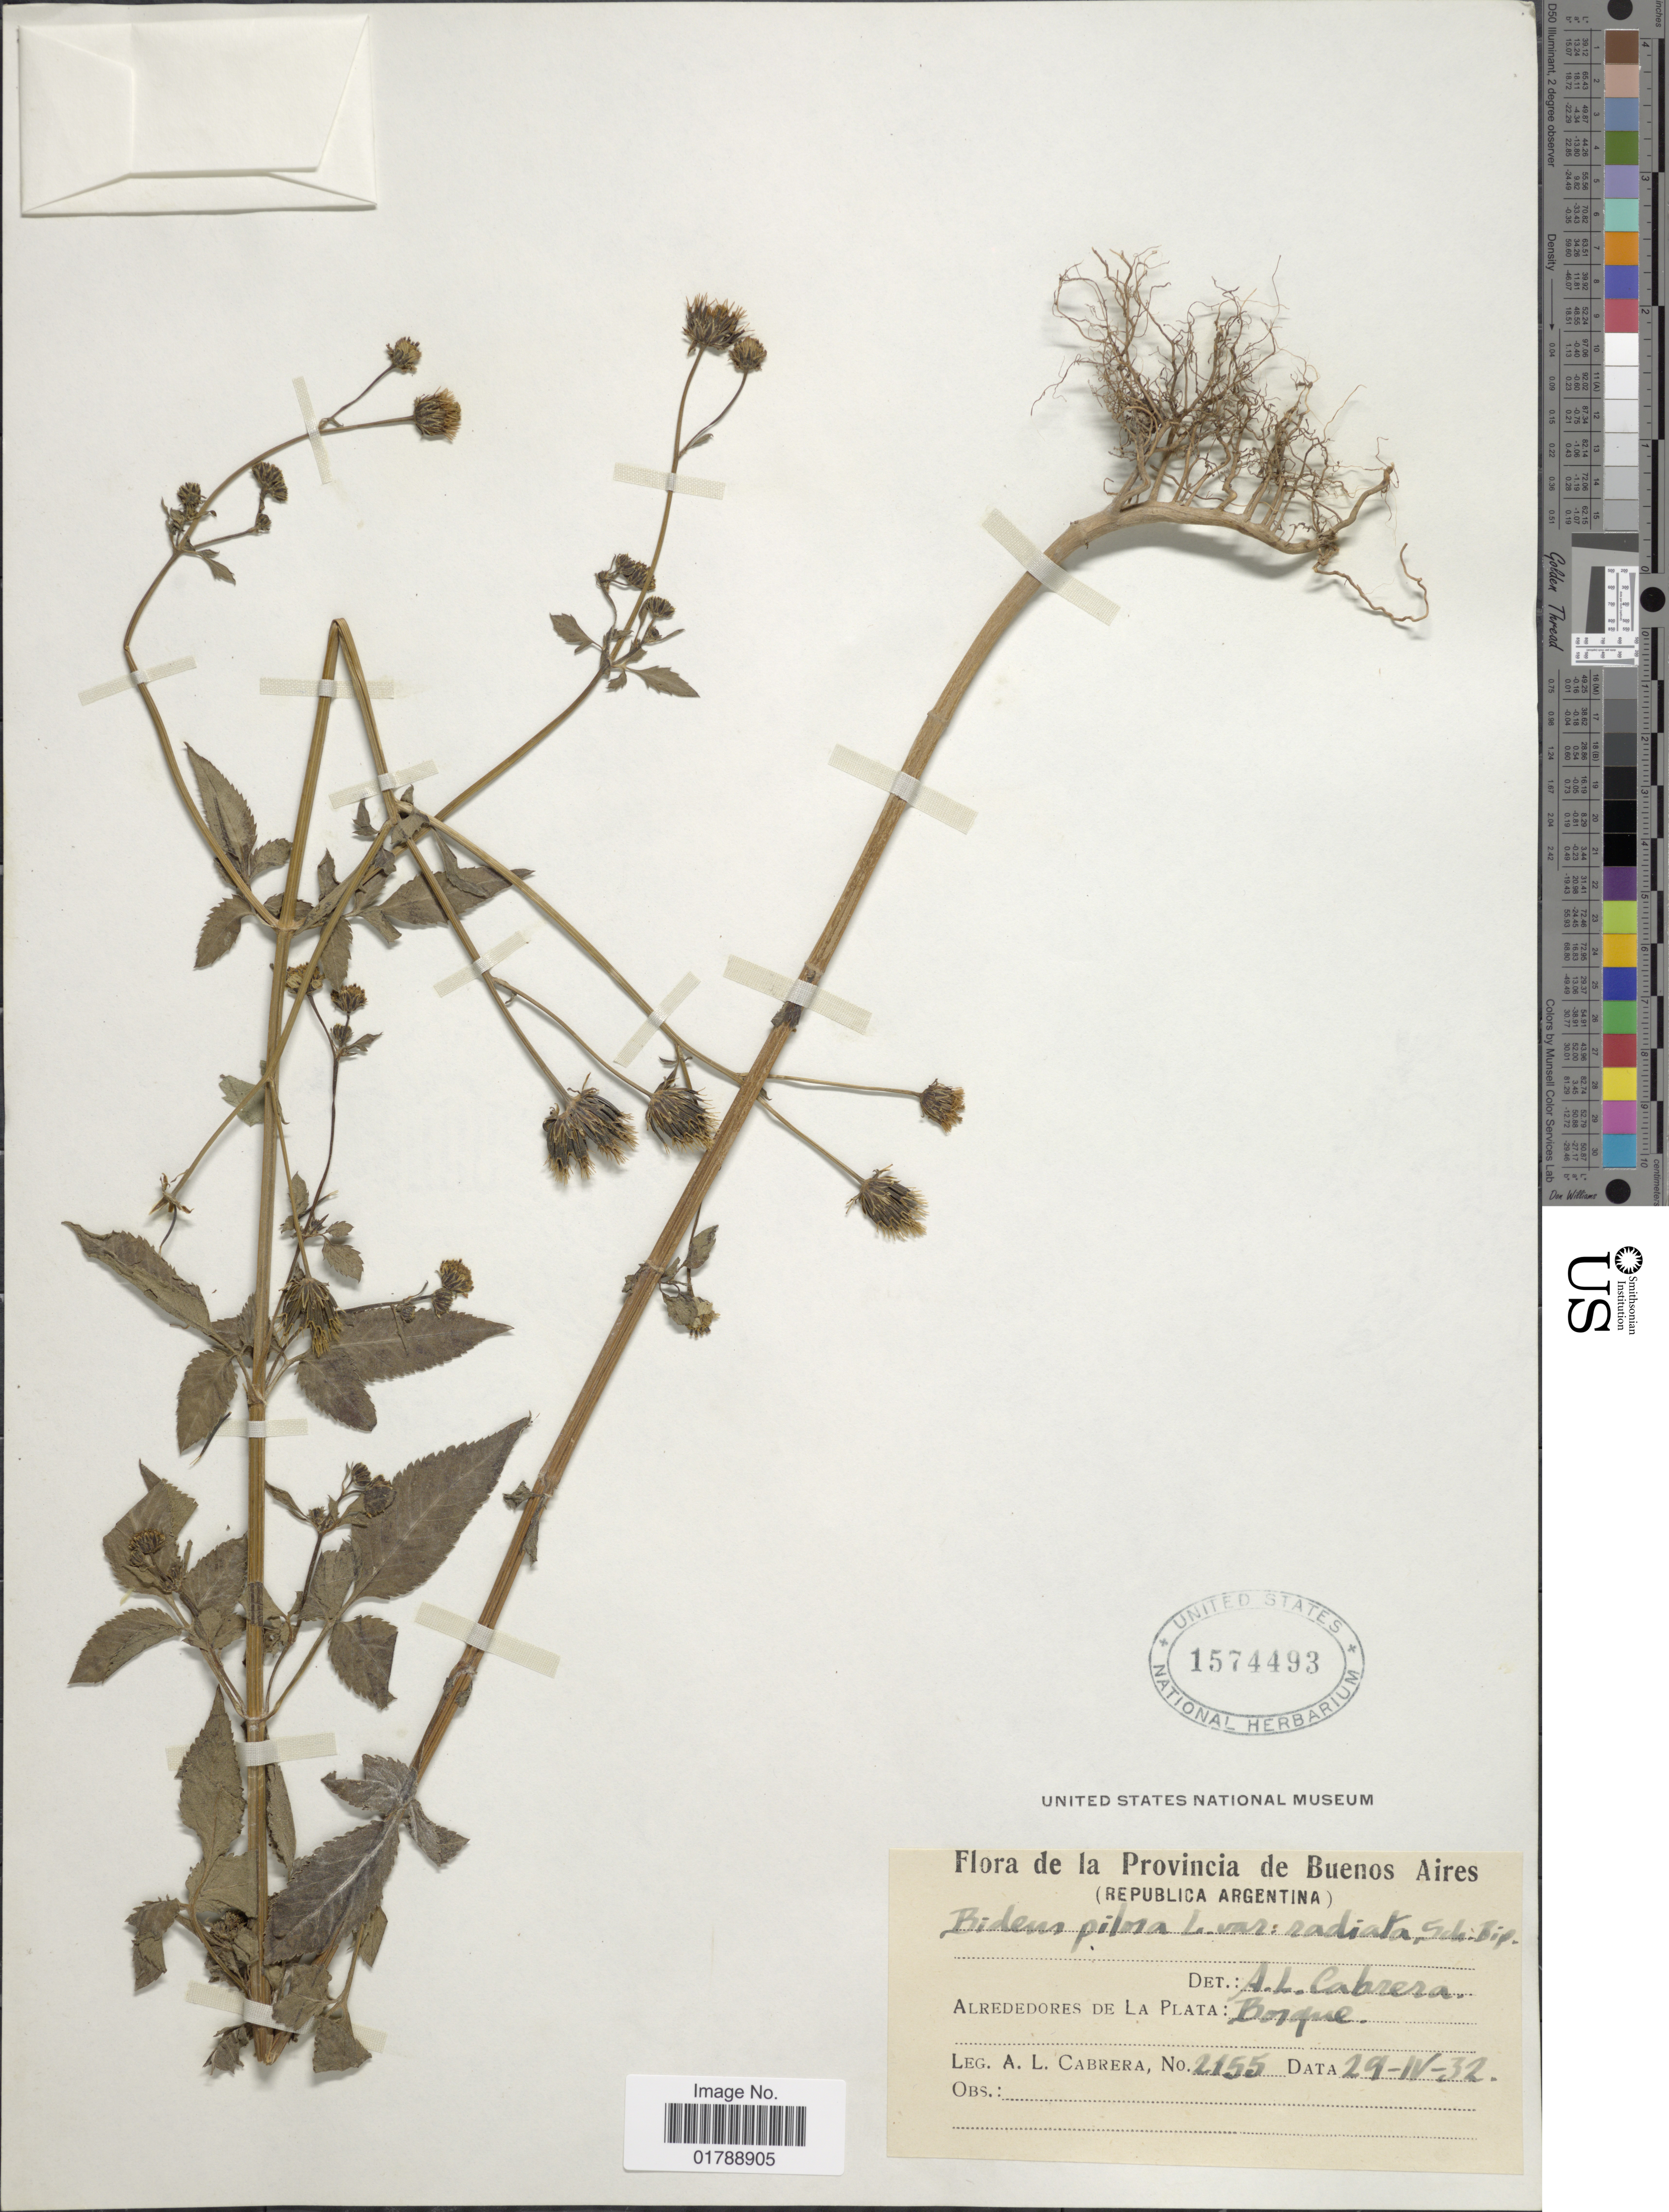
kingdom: Plantae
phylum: Tracheophyta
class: Magnoliopsida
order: Asterales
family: Asteraceae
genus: Bidens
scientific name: Bidens pilosa var. radiata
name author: (Sch. Bip.) J.A. Schmidt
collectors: A. L. Cabrera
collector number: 2155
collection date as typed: Transcribed d/m/y: 29/4/32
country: Argentina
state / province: Buenos Aires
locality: Alrededores de La Plata: Bosque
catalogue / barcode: US 1574493